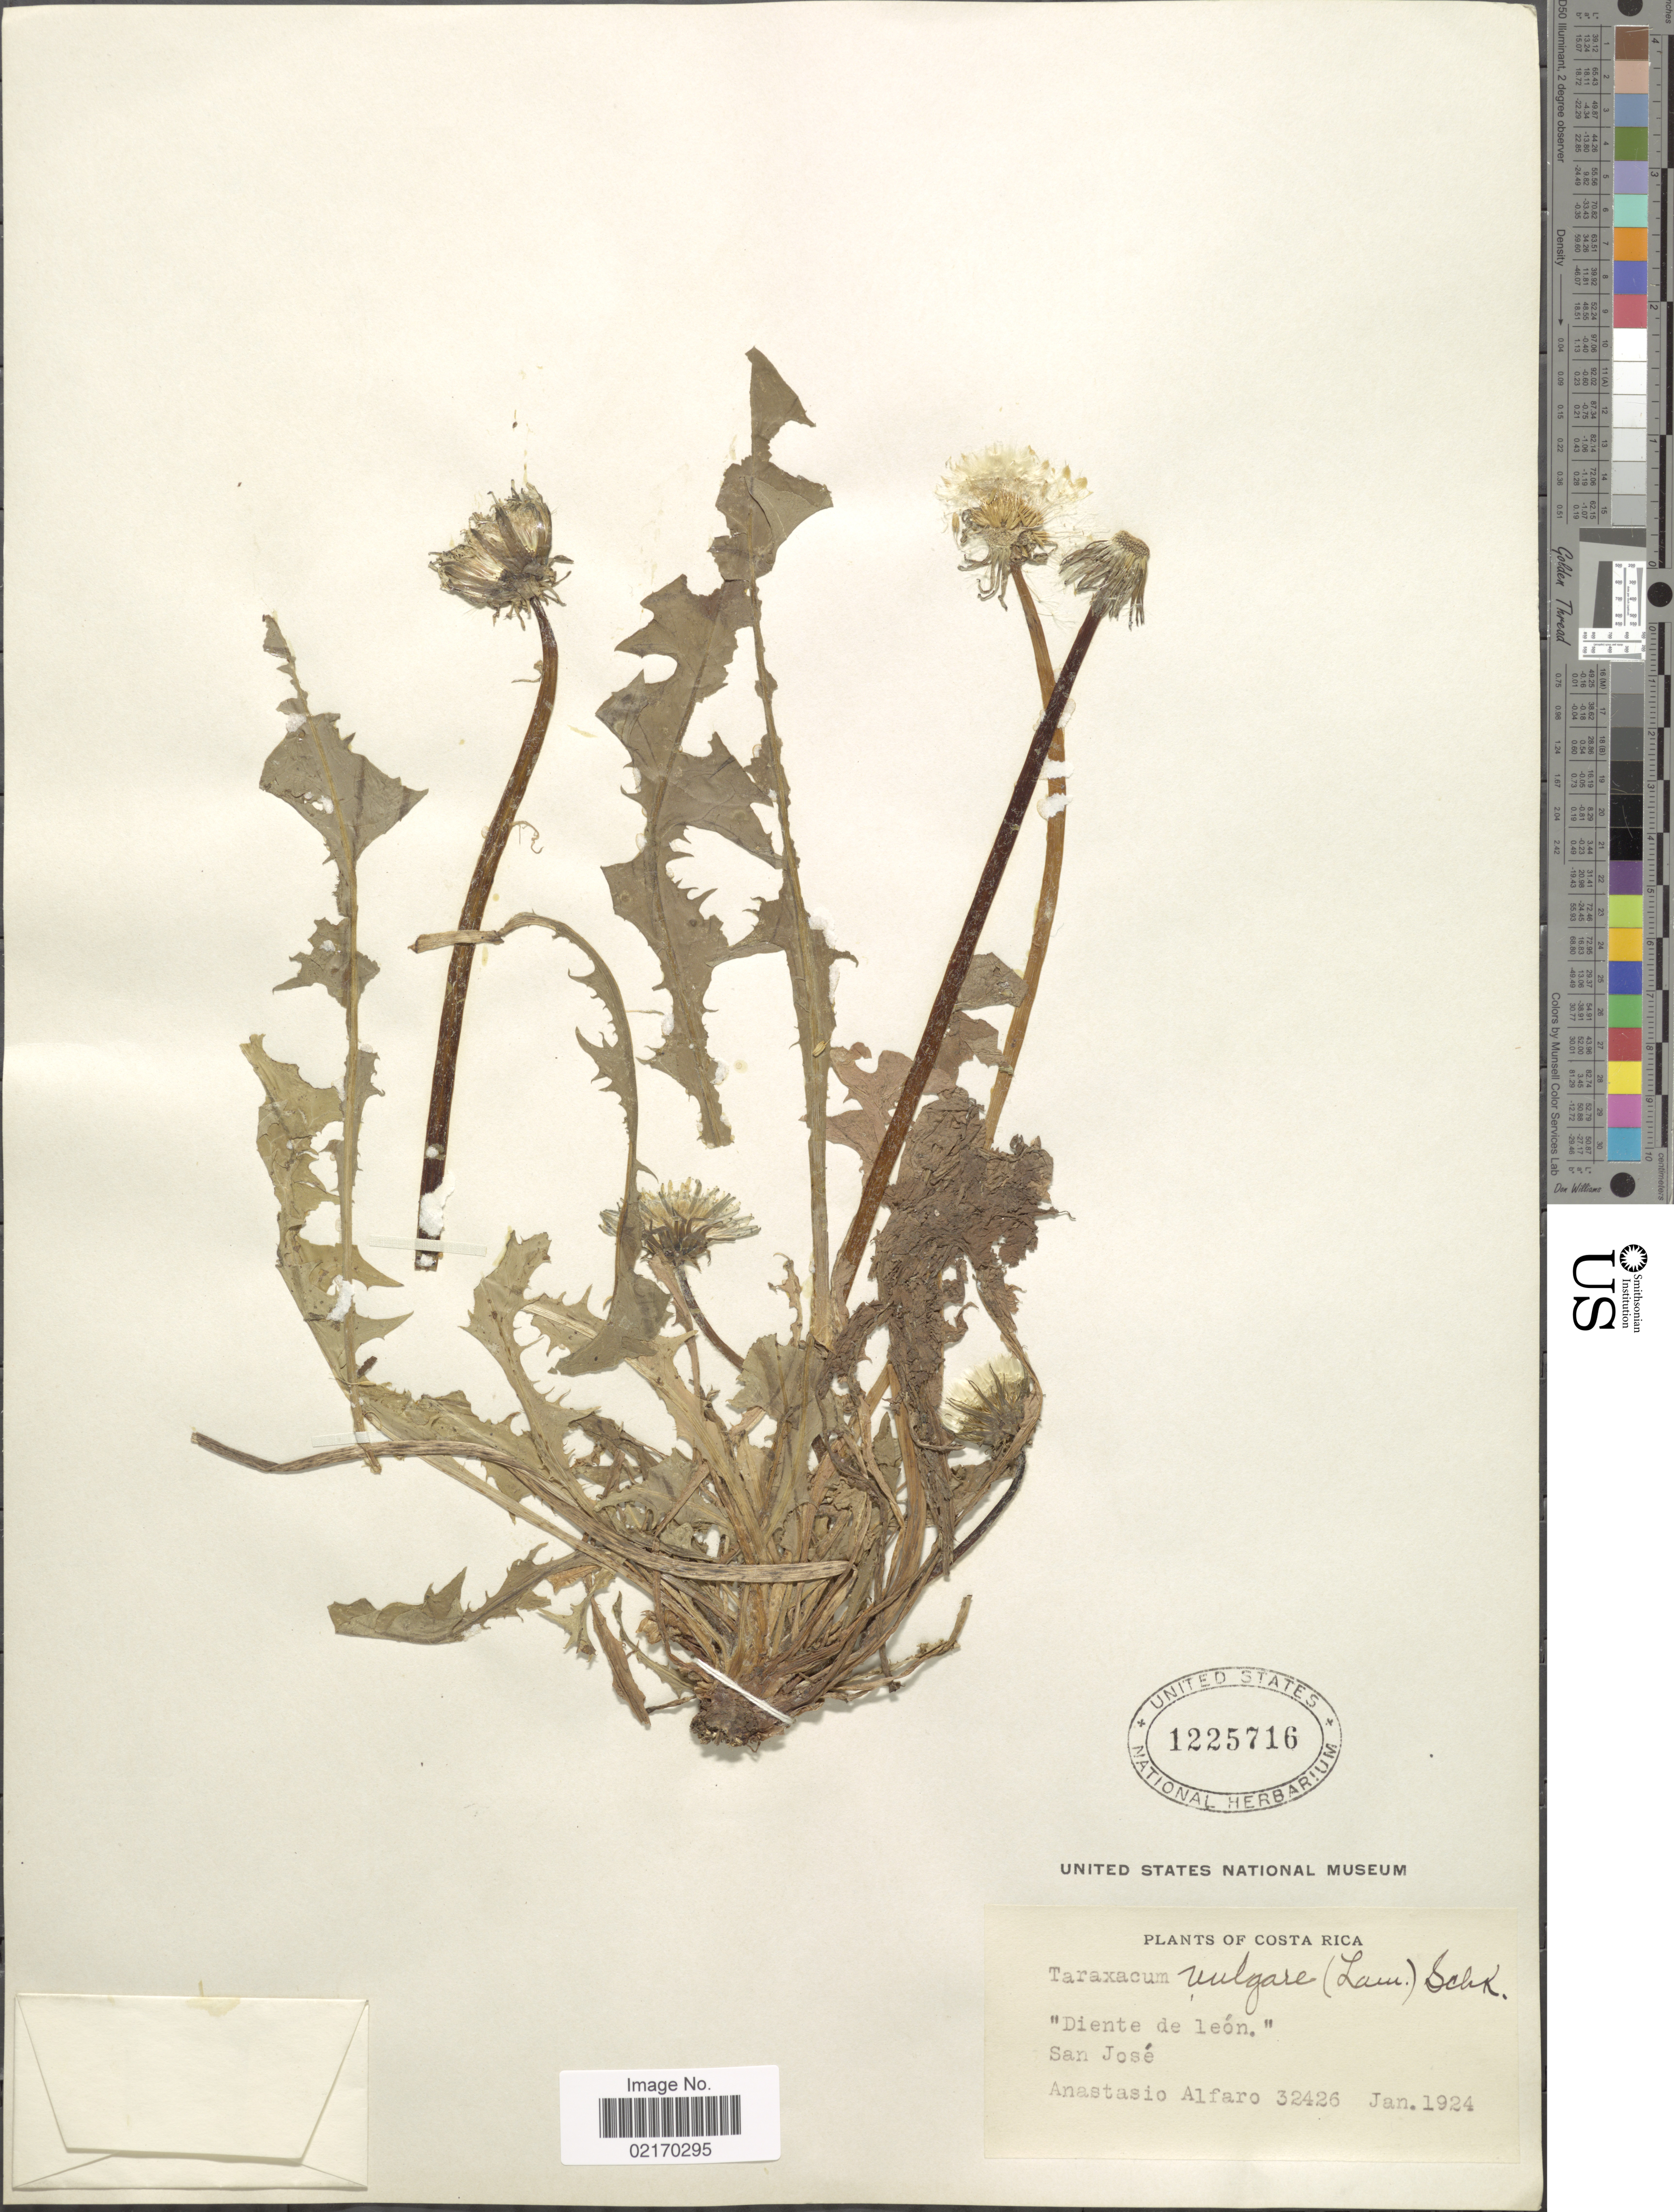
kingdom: Plantae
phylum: Tracheophyta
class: Magnoliopsida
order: Asterales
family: Asteraceae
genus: Taraxacum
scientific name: Taraxacum officinale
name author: G.H. Weber ex F.H. Wigg.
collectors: A. Alfaro Gonzalez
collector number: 32426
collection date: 1924-01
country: Costa Rica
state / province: San José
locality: Diente de leon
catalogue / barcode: US 1225716